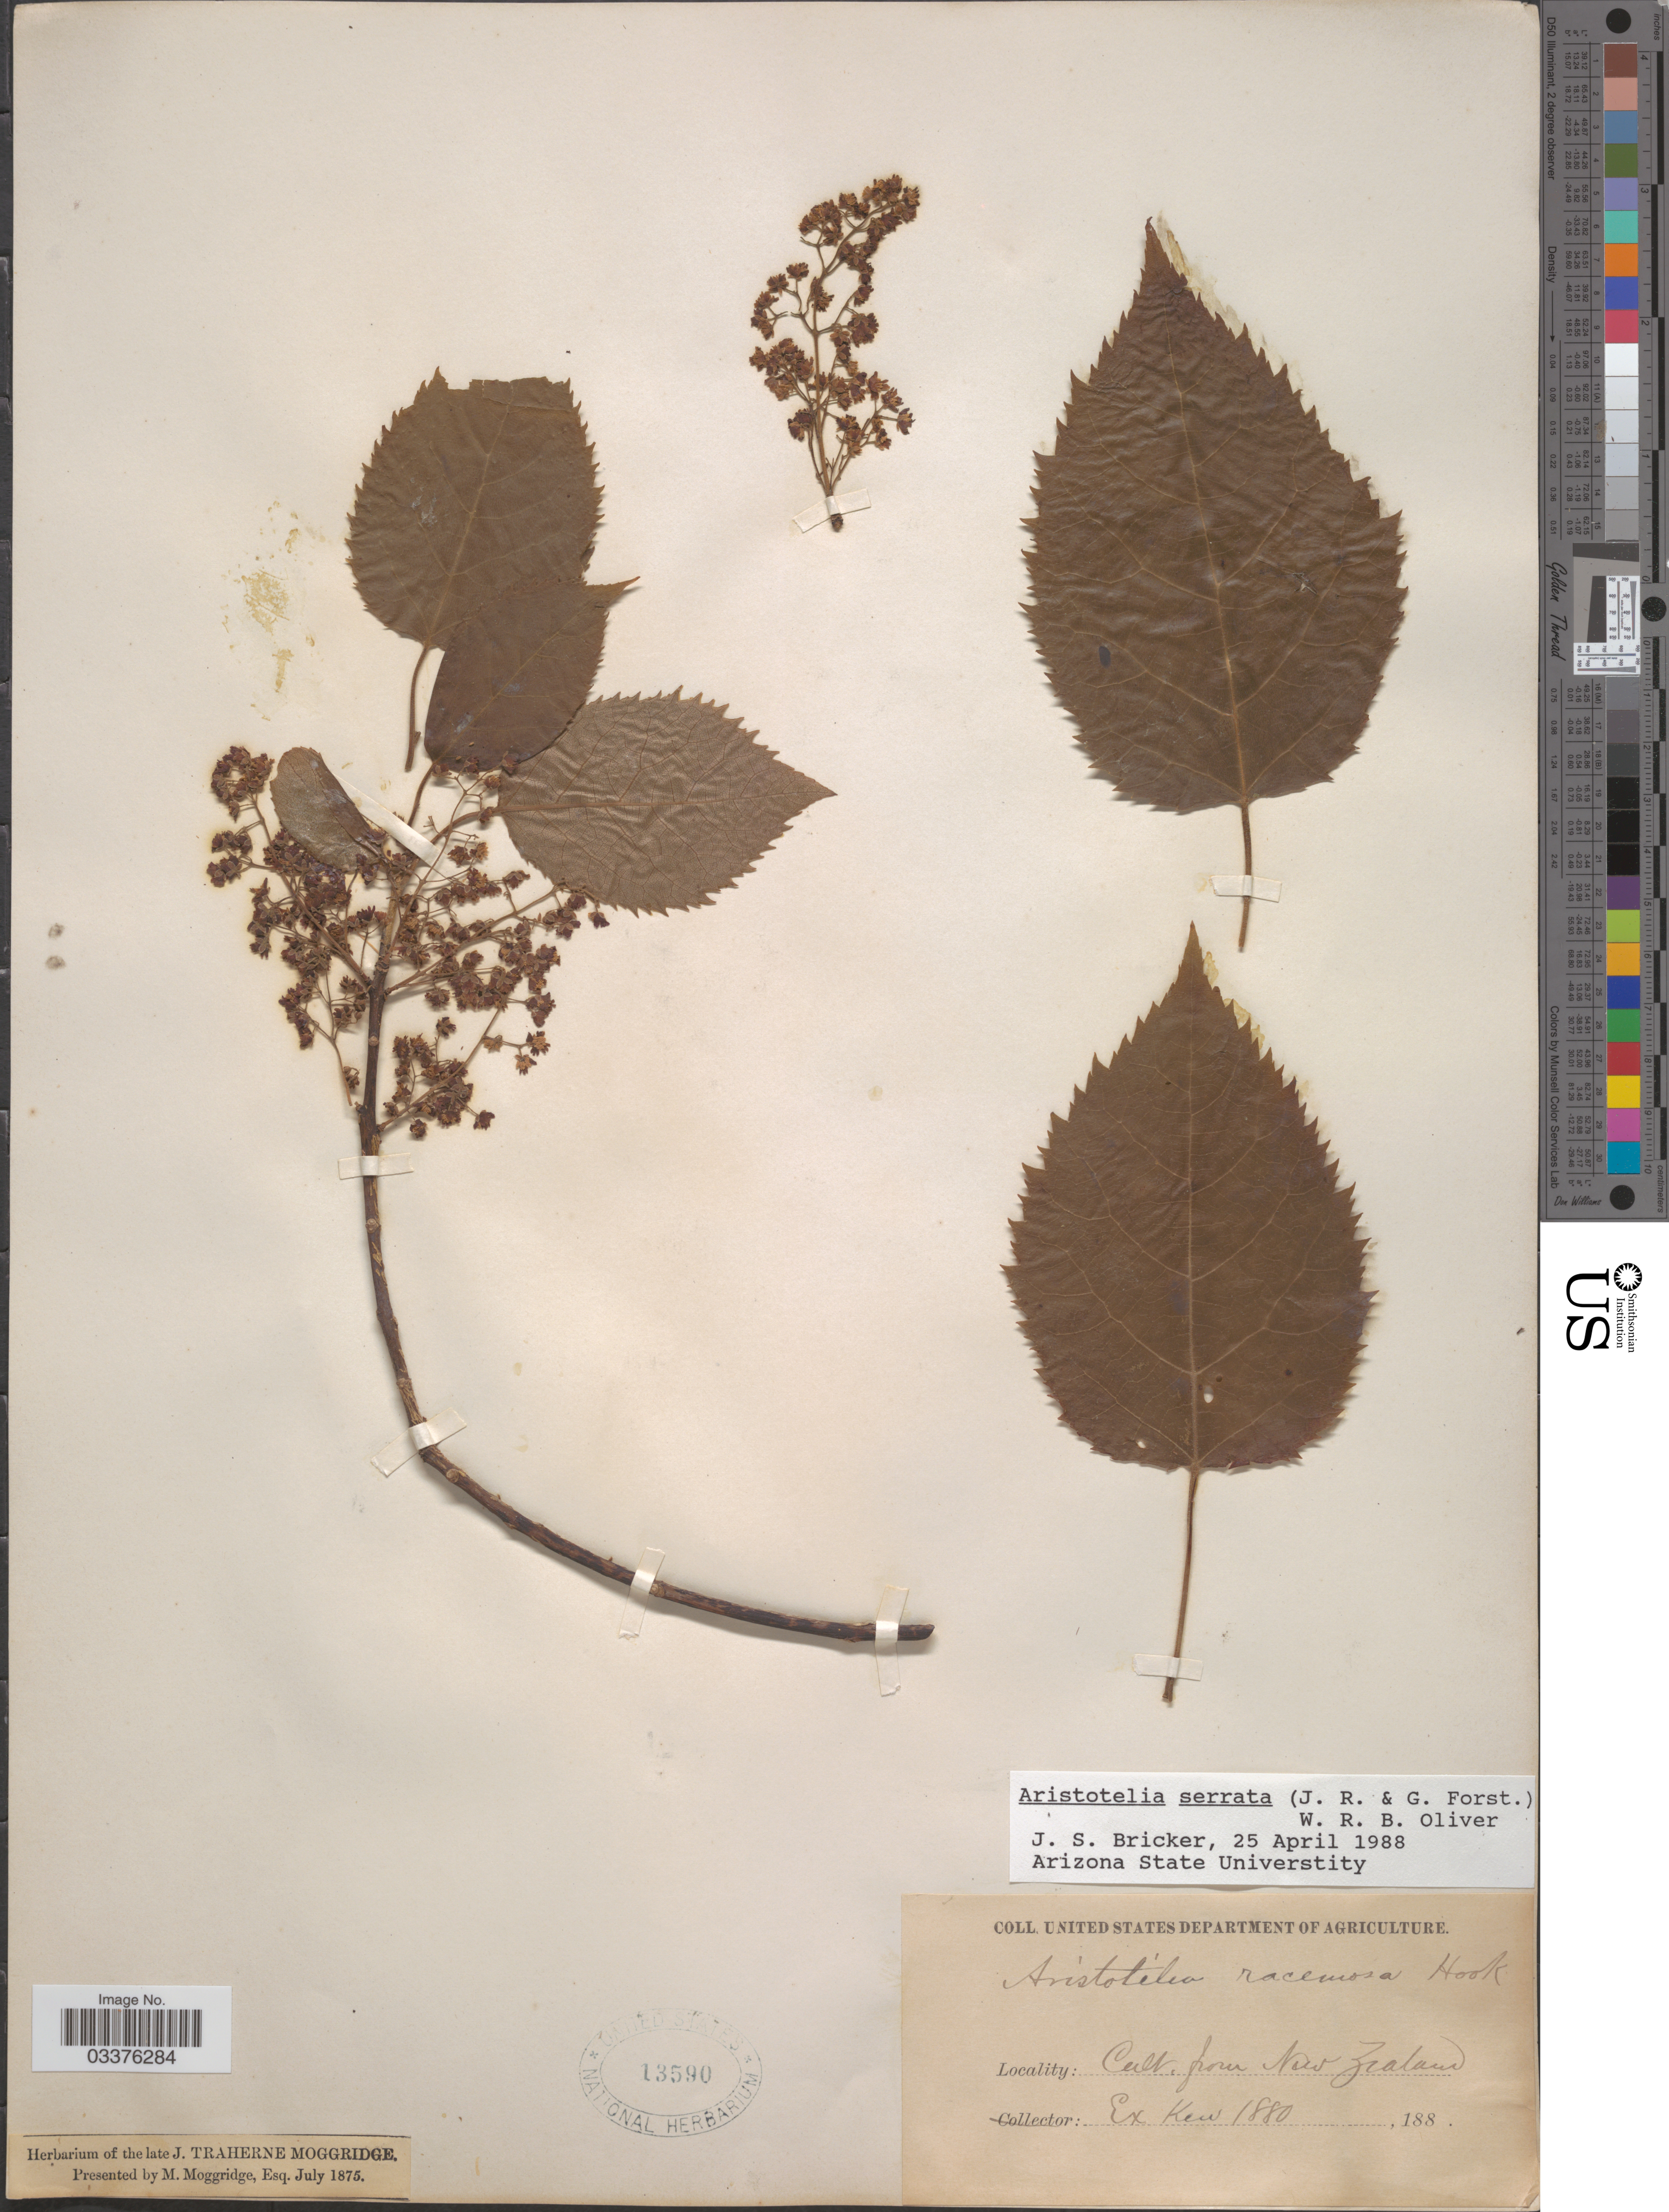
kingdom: Plantae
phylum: Tracheophyta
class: Magnoliopsida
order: Oxalidales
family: Elaeocarpaceae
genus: Aristotelia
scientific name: Aristotelia serrata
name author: Oliv.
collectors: ex herb. United States National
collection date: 1880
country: New Zealand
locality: Cult. from New Zealand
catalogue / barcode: US 13590